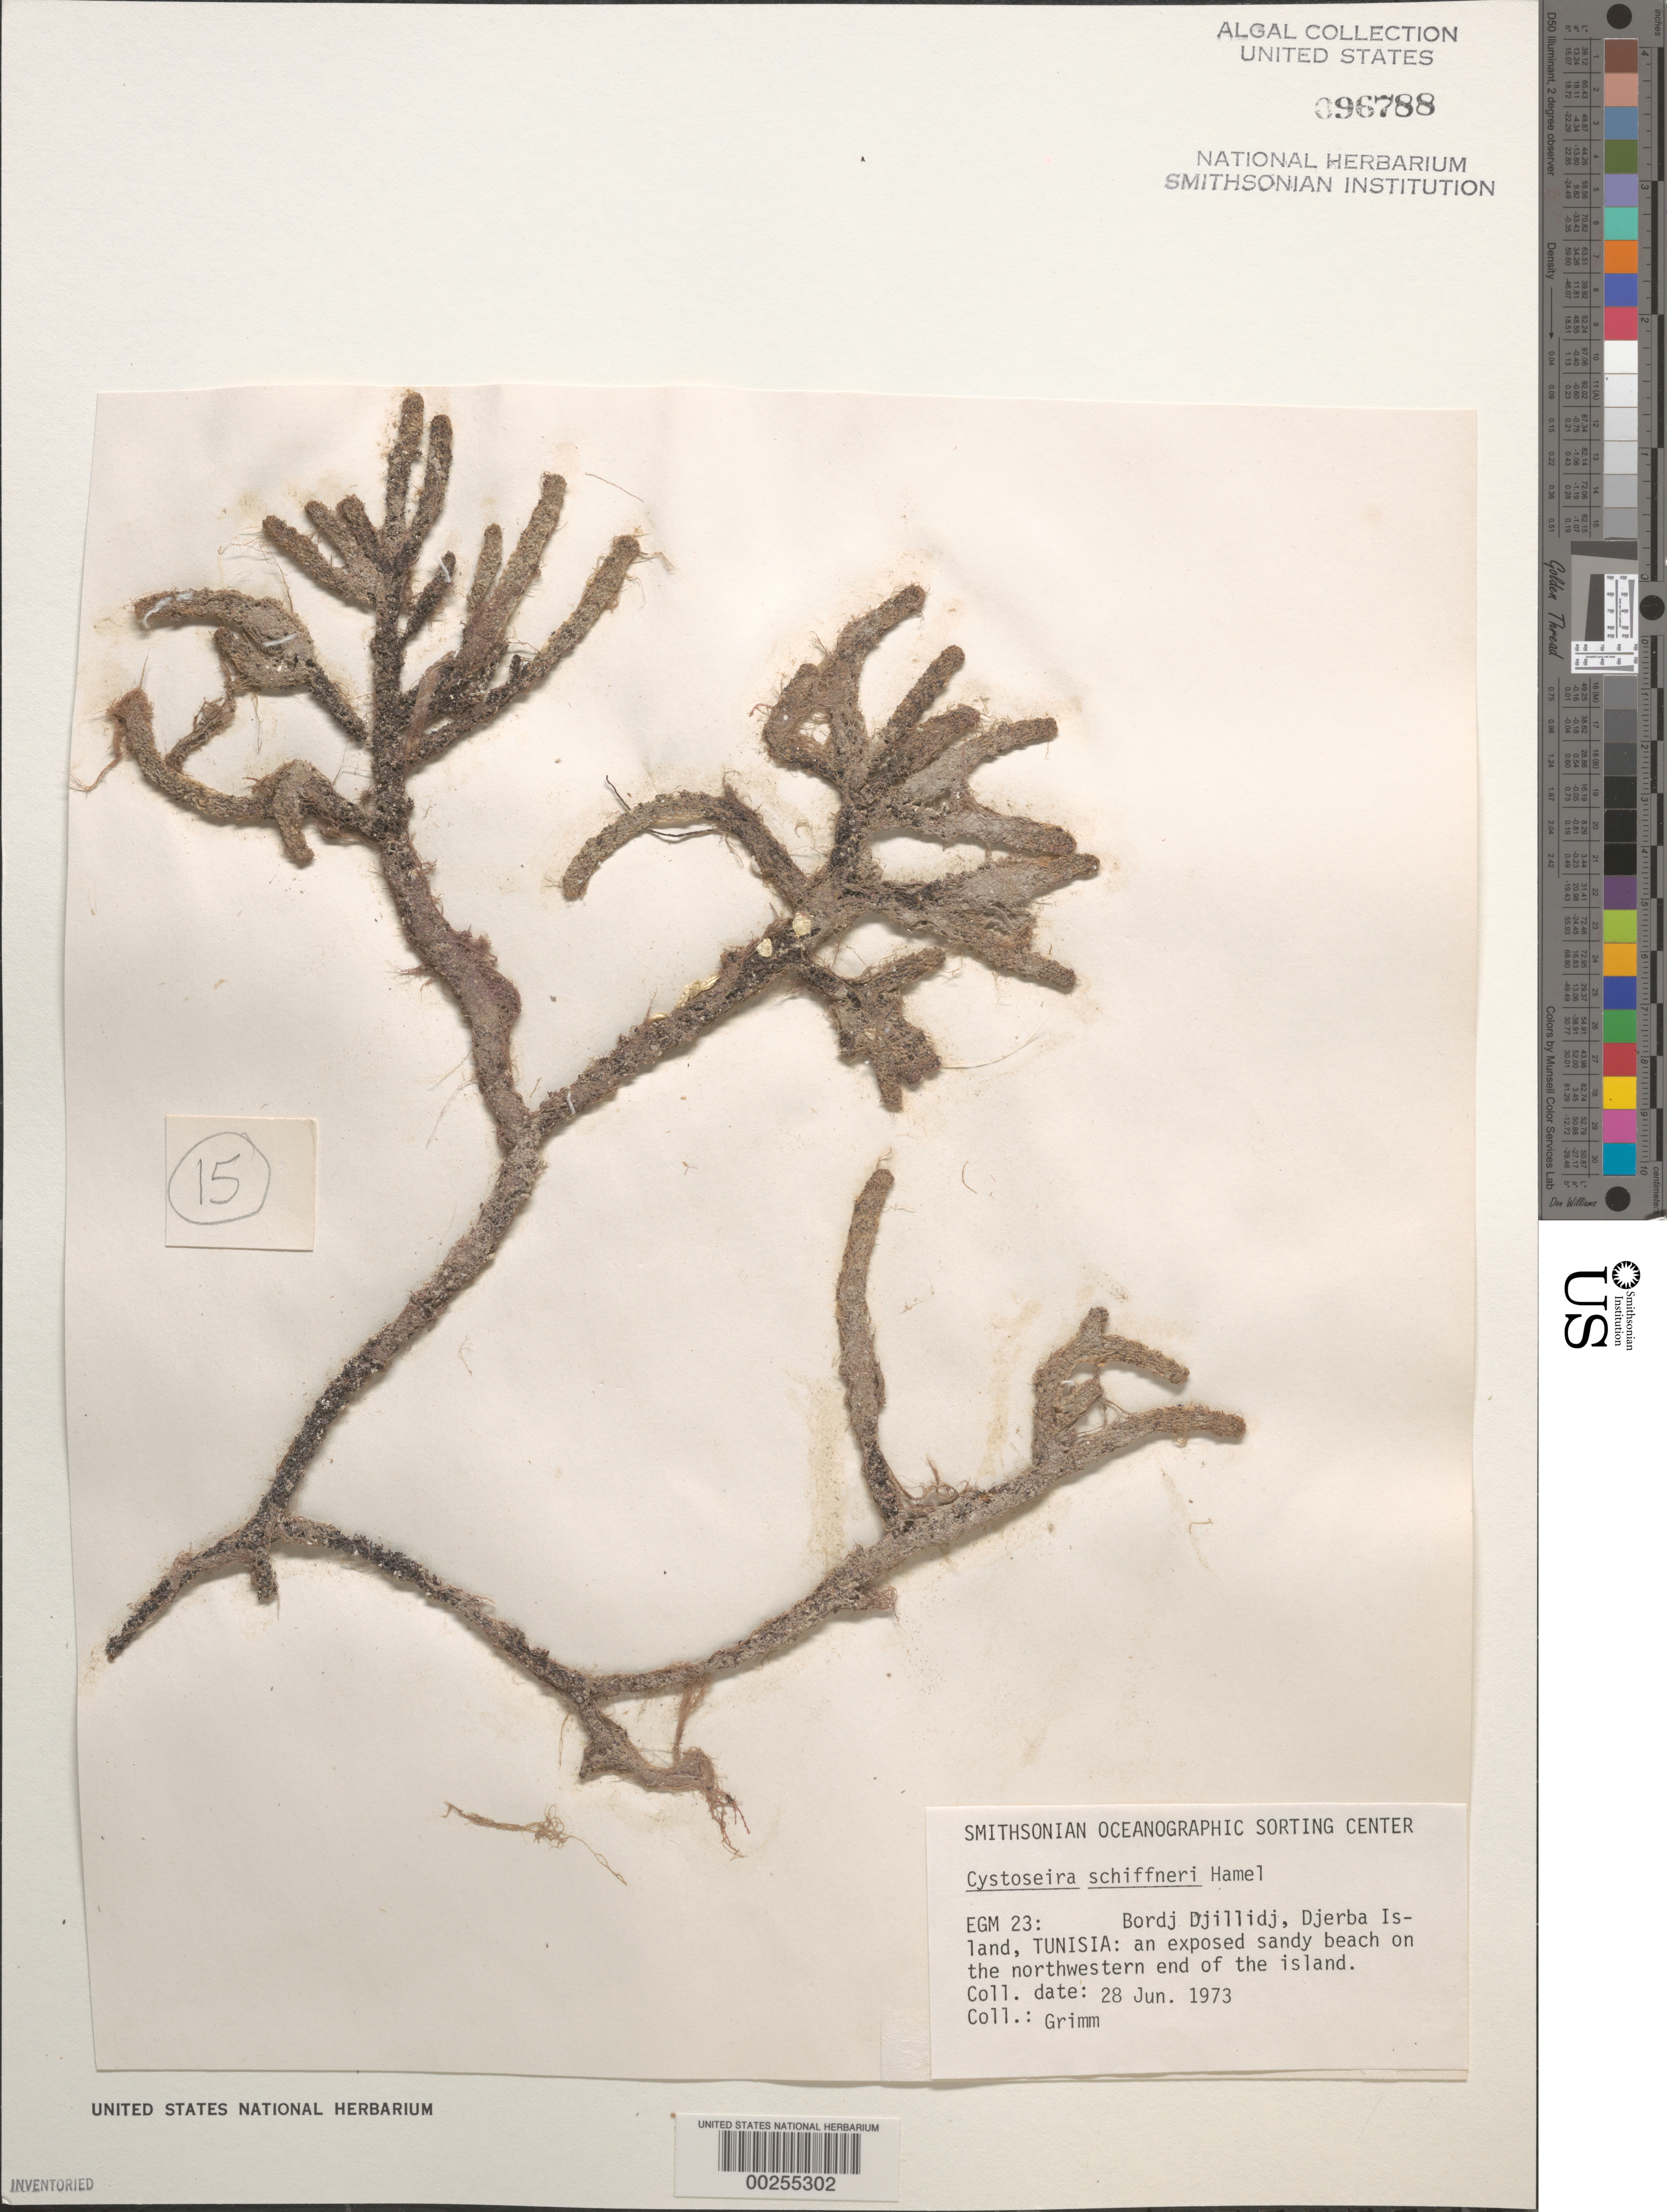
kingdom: Chromista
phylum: Ochrophyta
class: Phaeophyceae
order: Fucales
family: Sargassaceae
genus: Cystoseira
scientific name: Cystoseira schiffneri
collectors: R. Grimm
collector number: EGM 23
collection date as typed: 28 Jun 1973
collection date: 1973-06-28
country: Tunisia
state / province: Medenine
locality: Bordj djillidj, djerba island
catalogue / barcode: US 96788